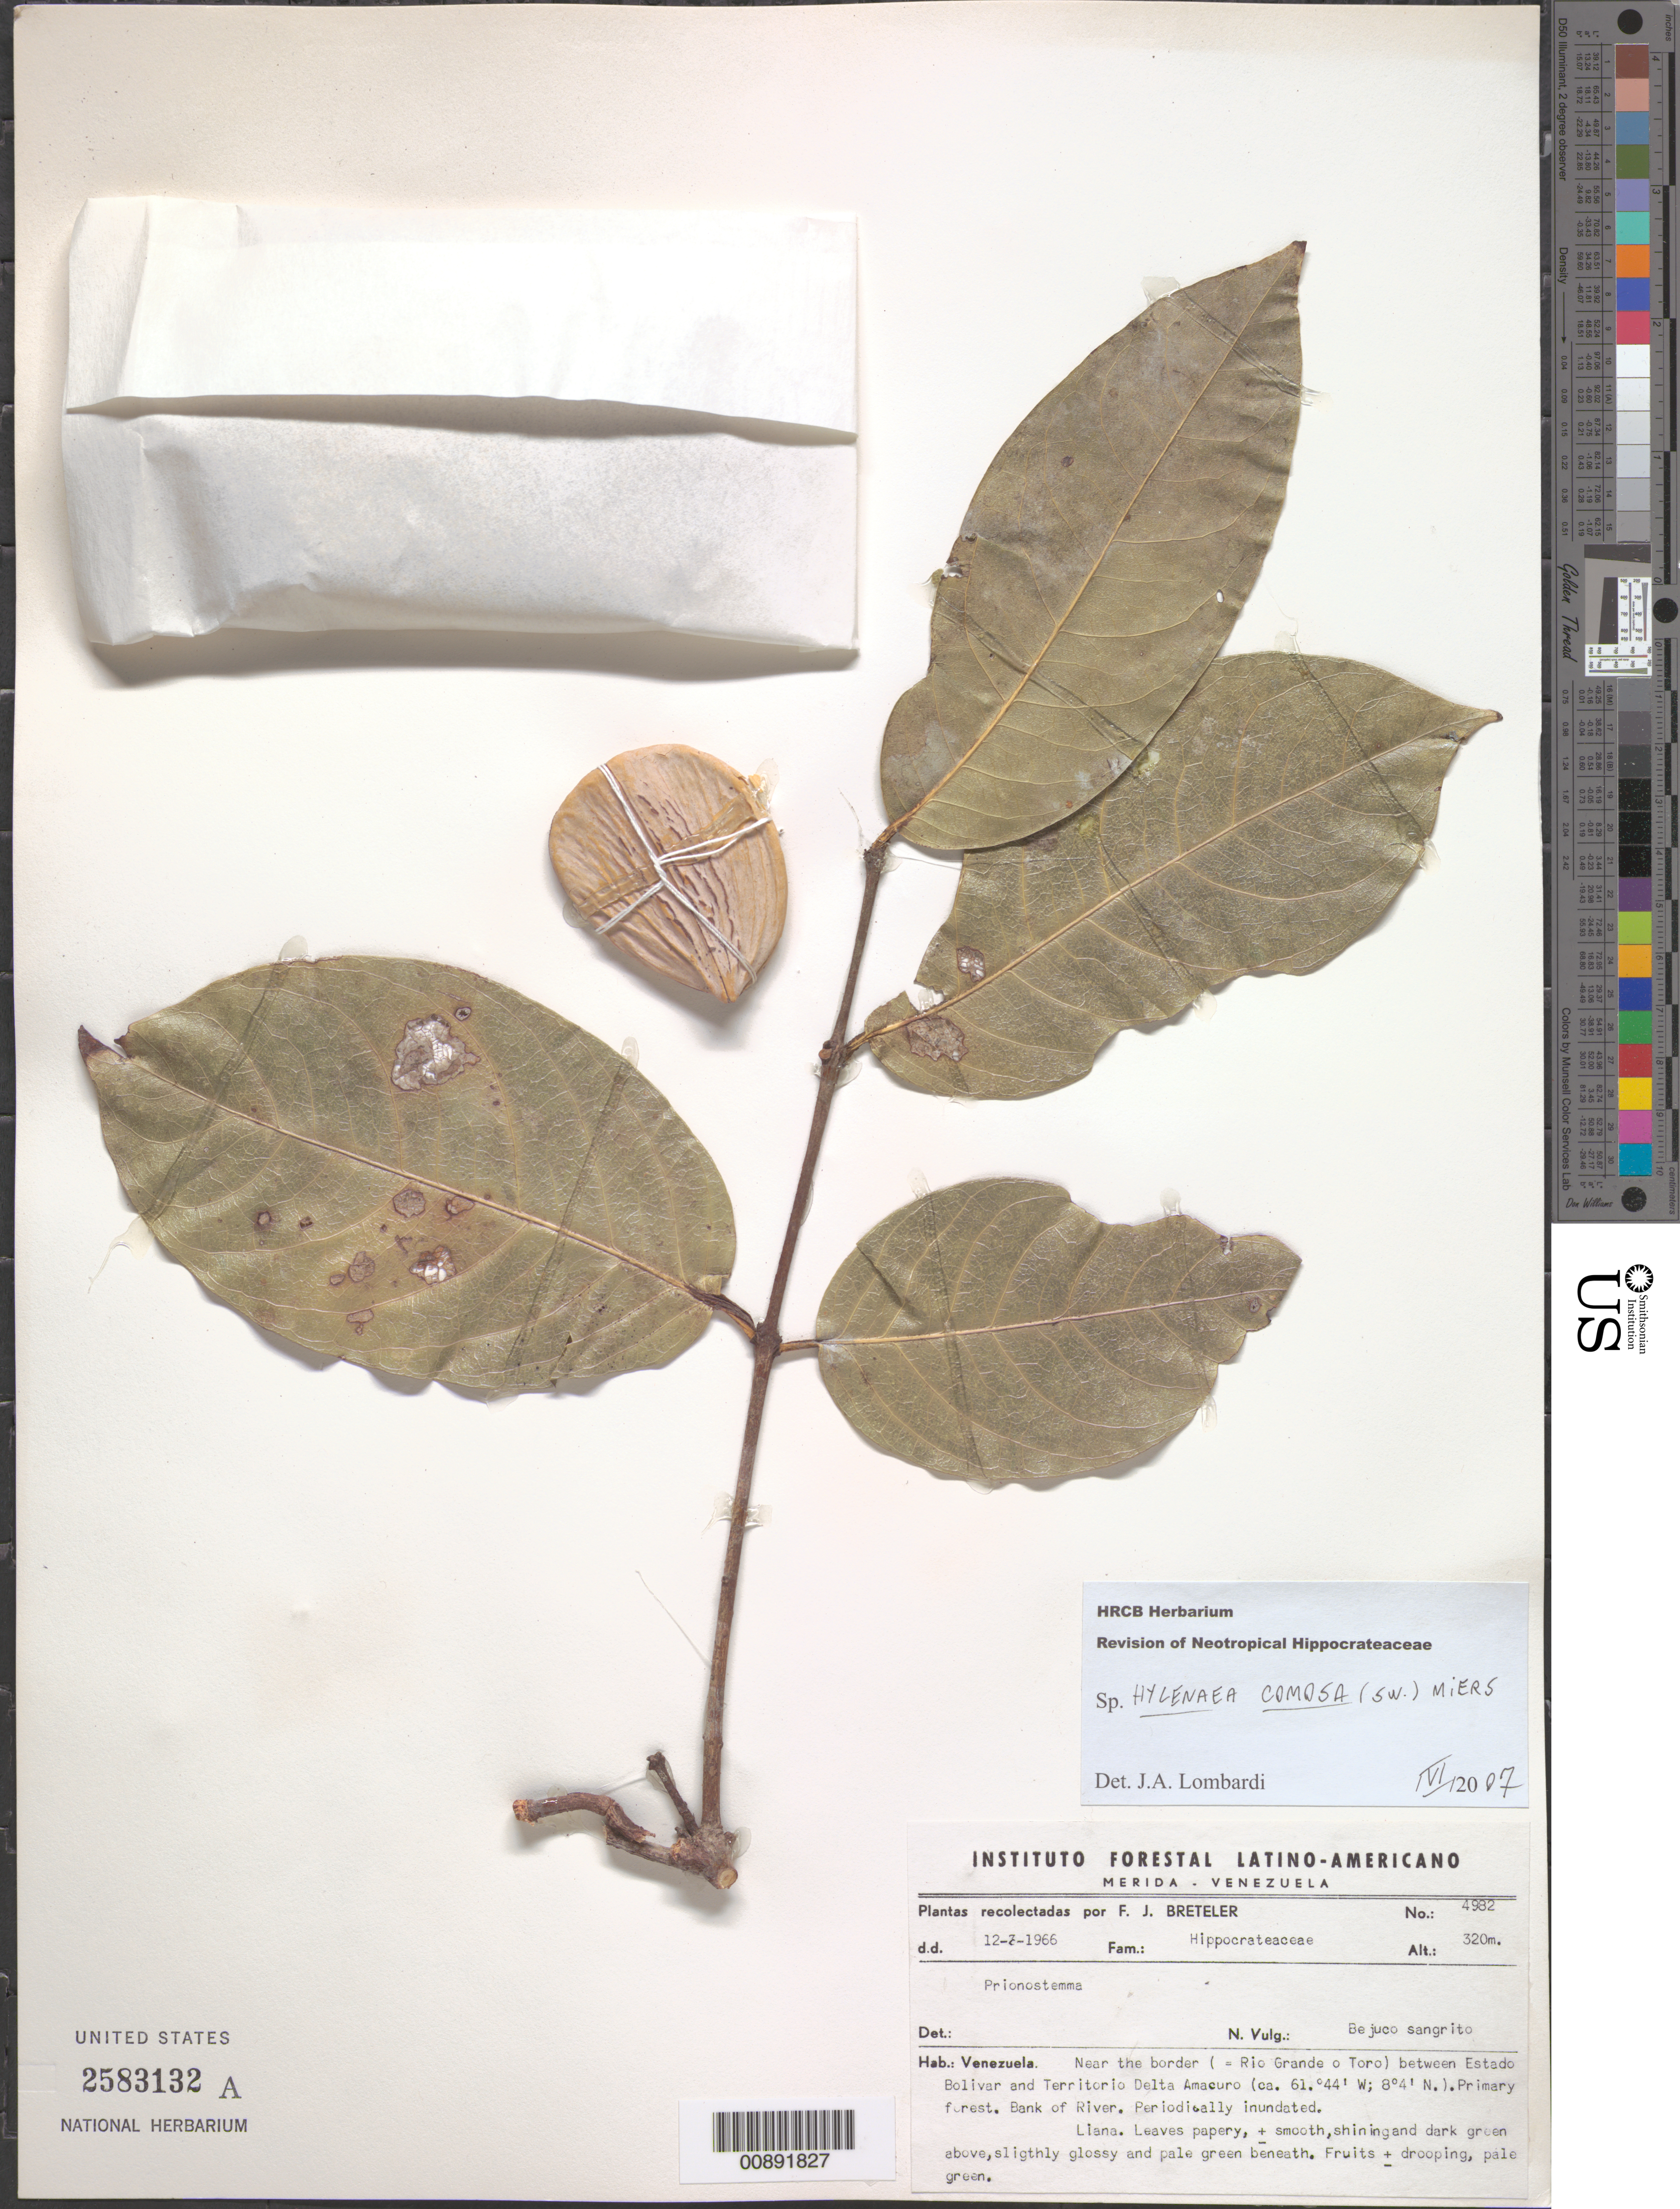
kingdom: Plantae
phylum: Tracheophyta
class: Magnoliopsida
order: Celastrales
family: Celastraceae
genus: Hylenaea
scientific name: Hylenaea comosa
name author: (Sw.) Miers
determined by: Lombardi, Julio A.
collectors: F. J. Breteler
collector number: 4982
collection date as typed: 12-Mar-66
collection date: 1966-03-12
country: Venezuela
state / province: Bolívar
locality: Río Grande o Toro, near border between Estado Bolívar and Territorío Delta Amacuro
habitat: Primary forest, bank of river, periodically inundated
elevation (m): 320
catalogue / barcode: US 2583132A